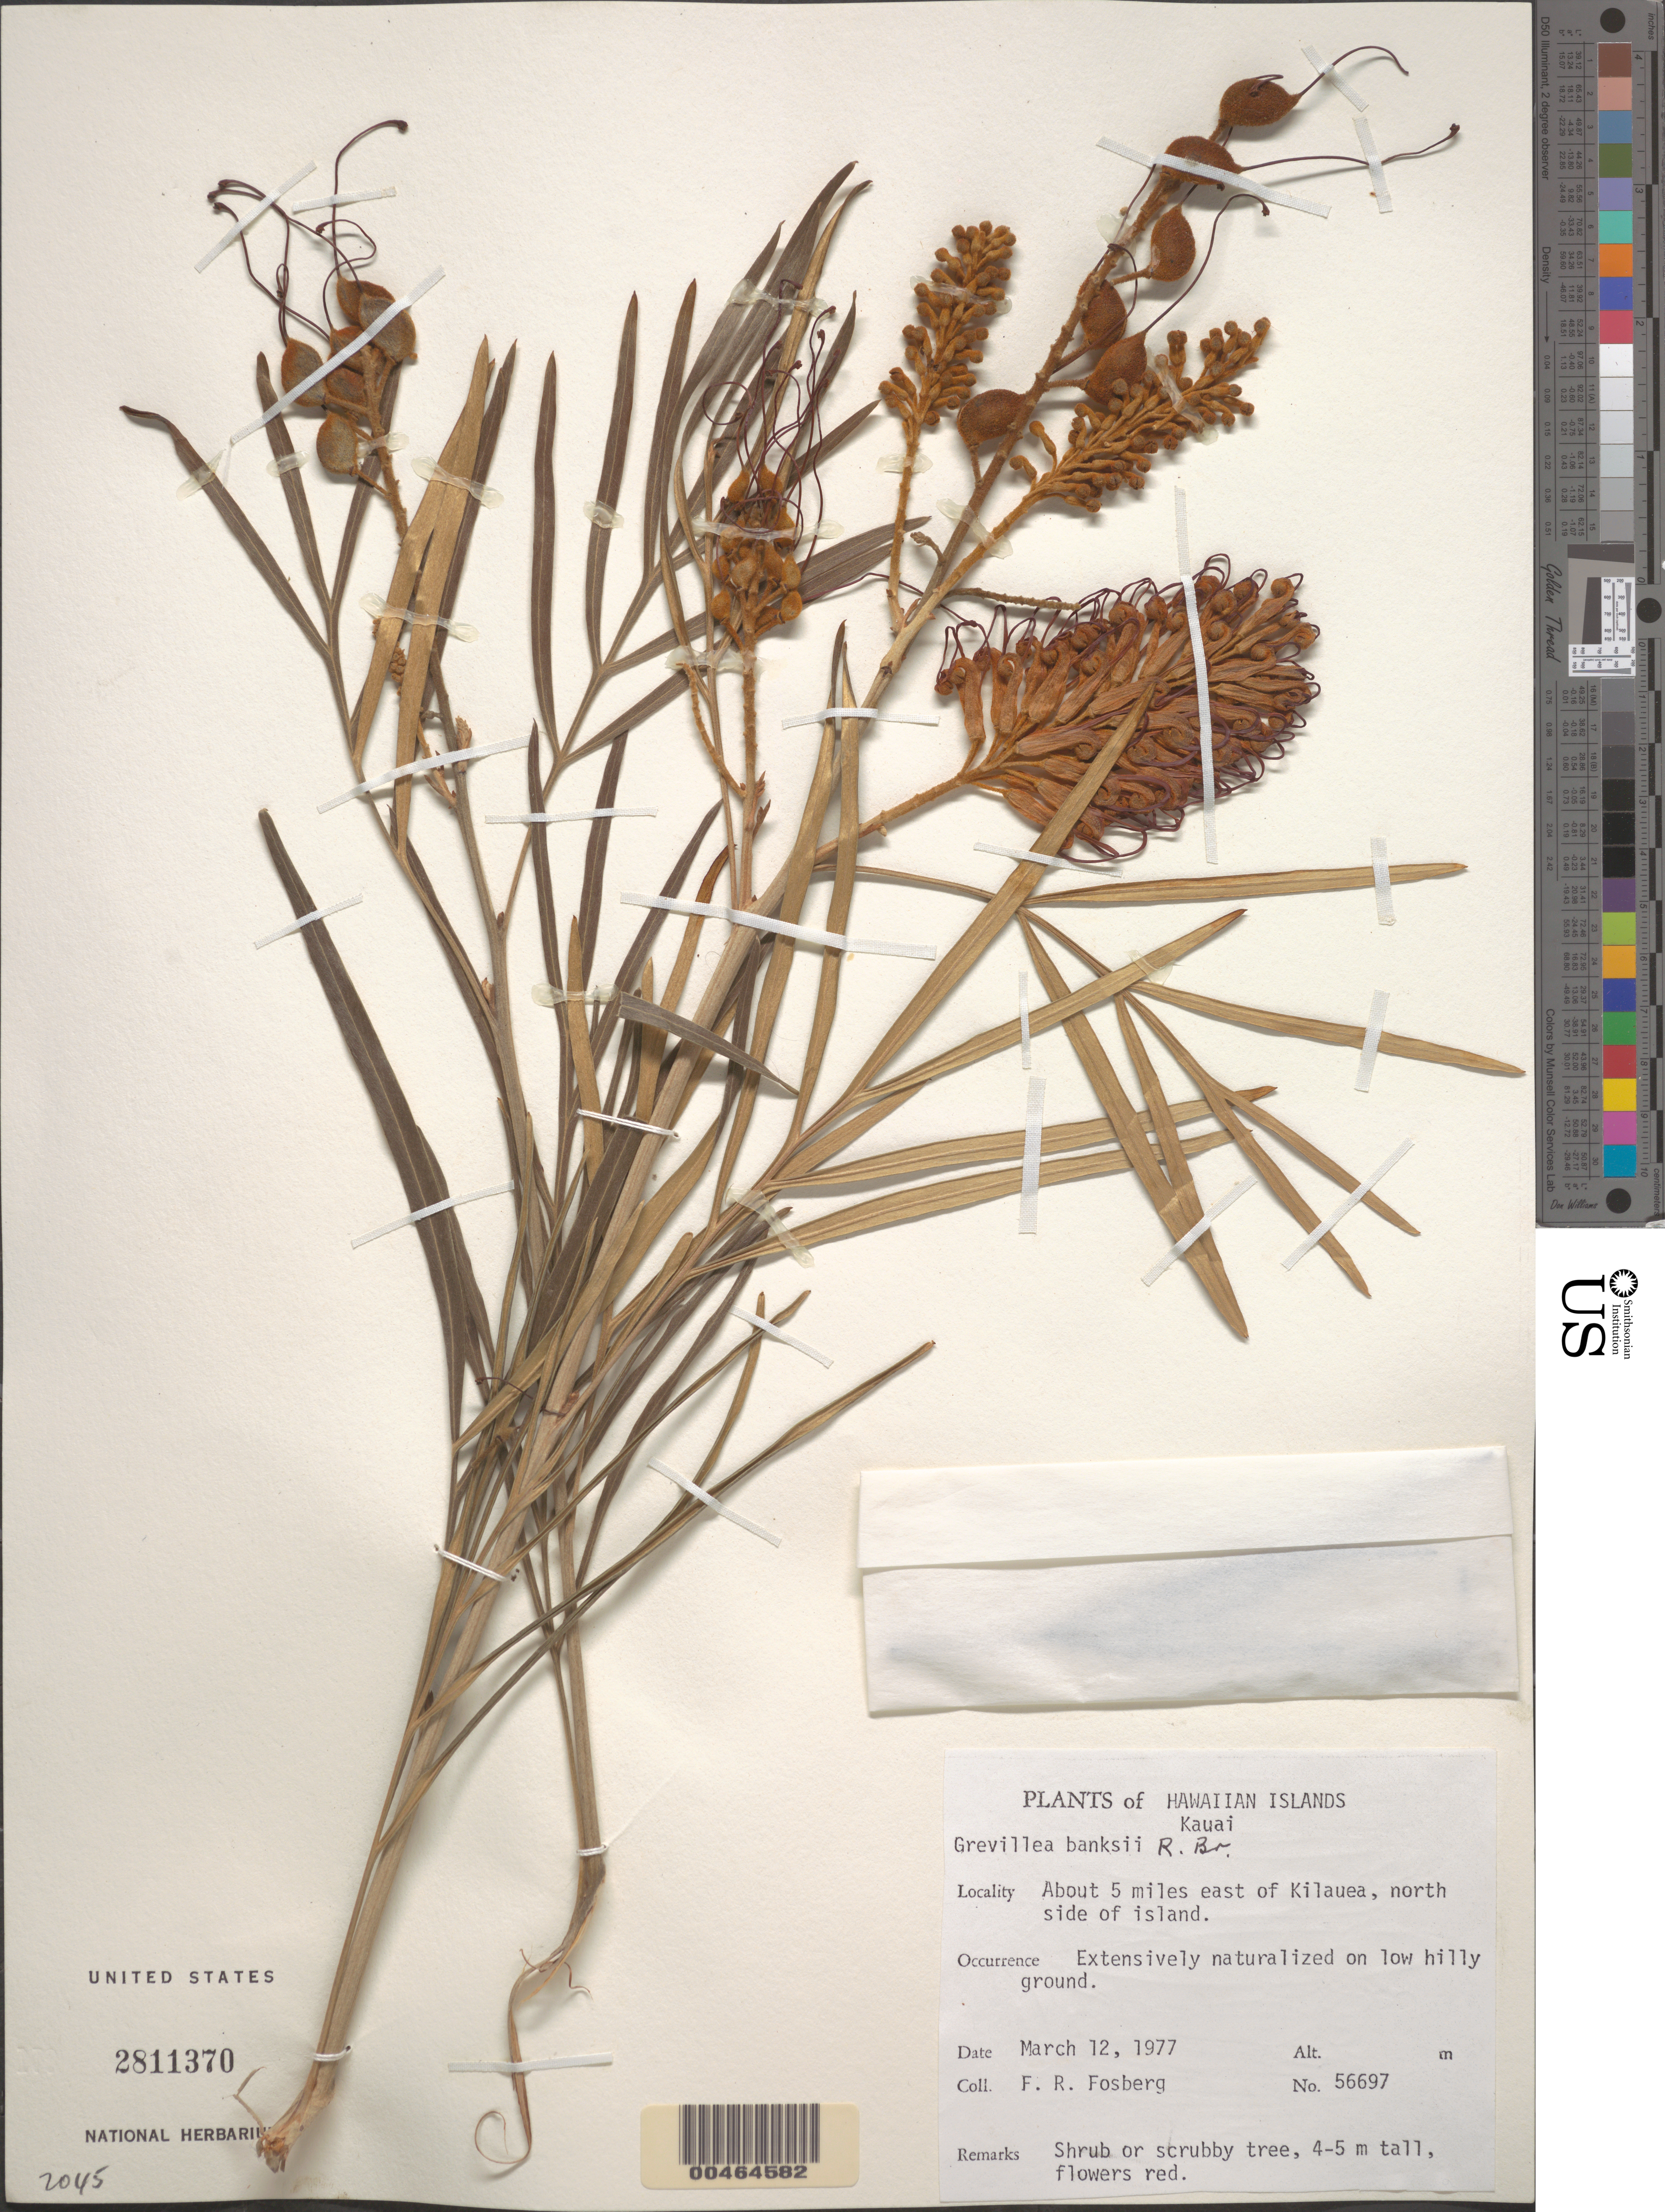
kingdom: Plantae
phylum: Tracheophyta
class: Magnoliopsida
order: Proteales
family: Proteaceae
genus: Grevillea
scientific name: Grevillea banksii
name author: R. Br.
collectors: F. R. Fosberg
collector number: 56697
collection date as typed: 12 Mar 1977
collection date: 1977-03-12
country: United States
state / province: Hawaii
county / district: Kauai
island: Kaua'i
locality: About 5 mi E of Kilauea, N side of island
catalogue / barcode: US 2811370